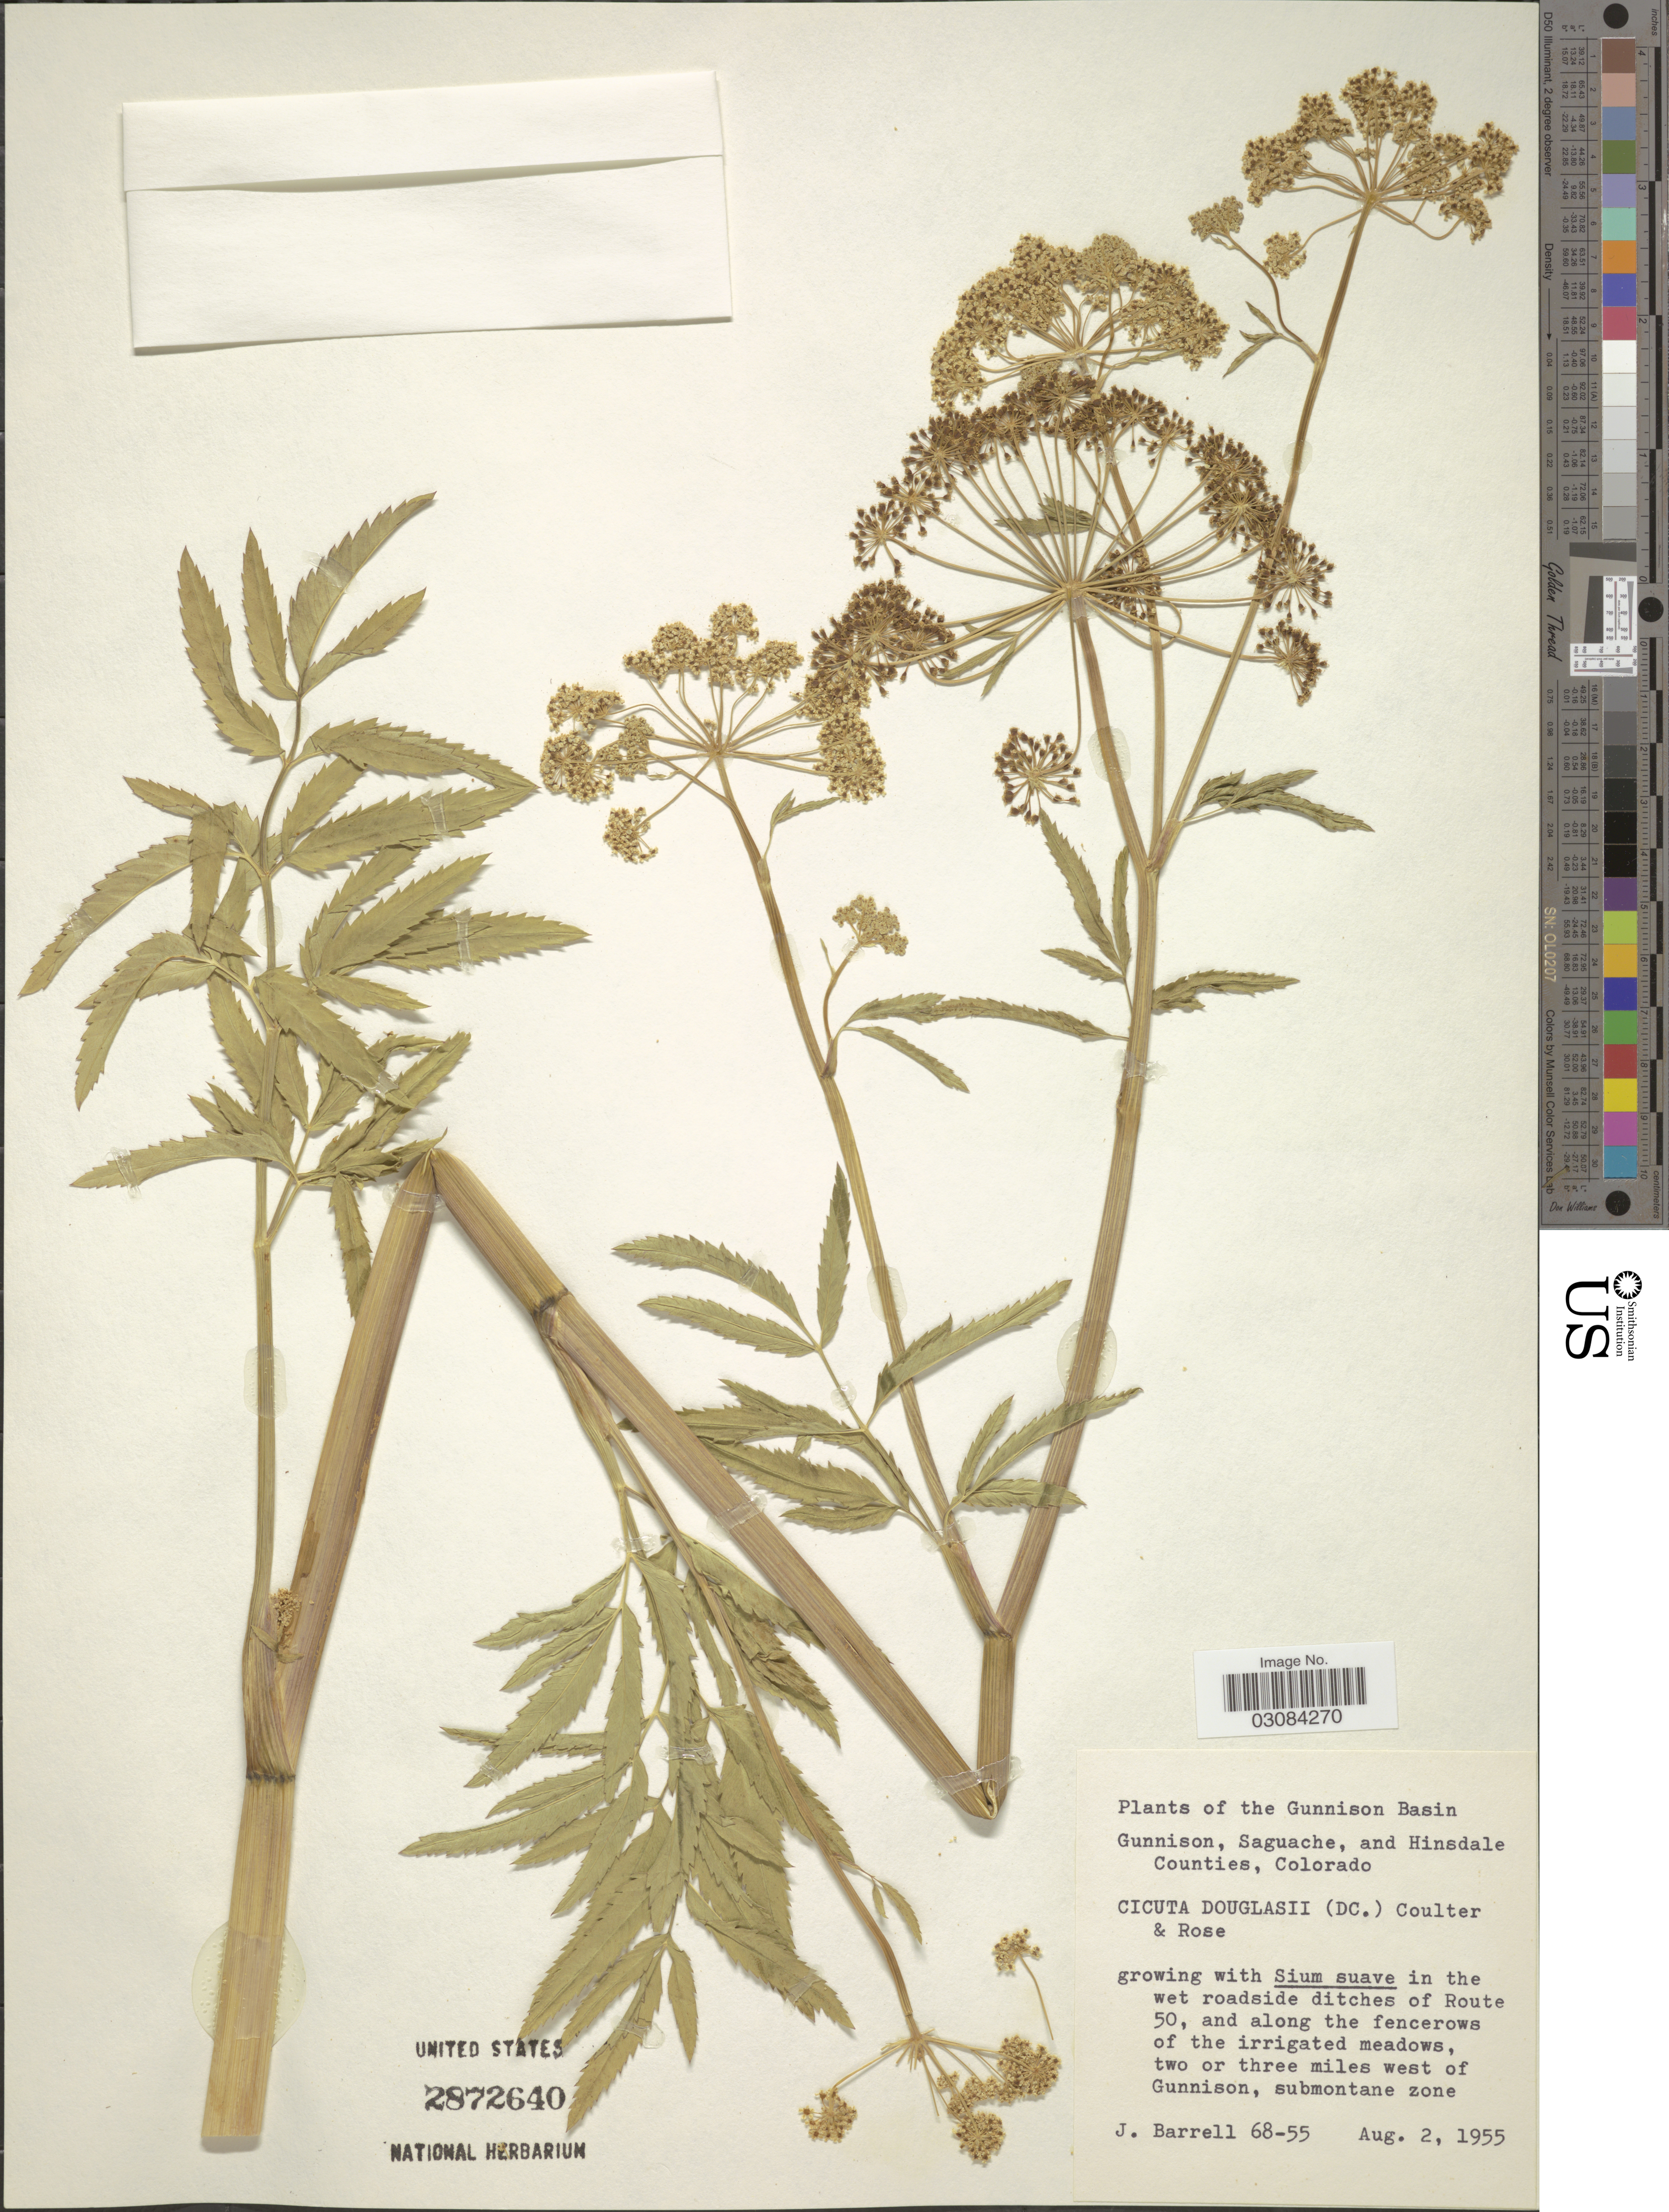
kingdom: Plantae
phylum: Tracheophyta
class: Magnoliopsida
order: Apiales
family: Apiaceae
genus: Cicuta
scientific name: Cicuta douglasii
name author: (DC.) J.M. Coult. & Rose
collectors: J. Barrell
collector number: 68-55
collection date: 1955-08-02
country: United States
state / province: Colorado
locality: The Gunnison Basin. Route 50, and along the fencerows of the irrigated meadows, two or three miles west of Gunnison.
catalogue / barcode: US 2872640